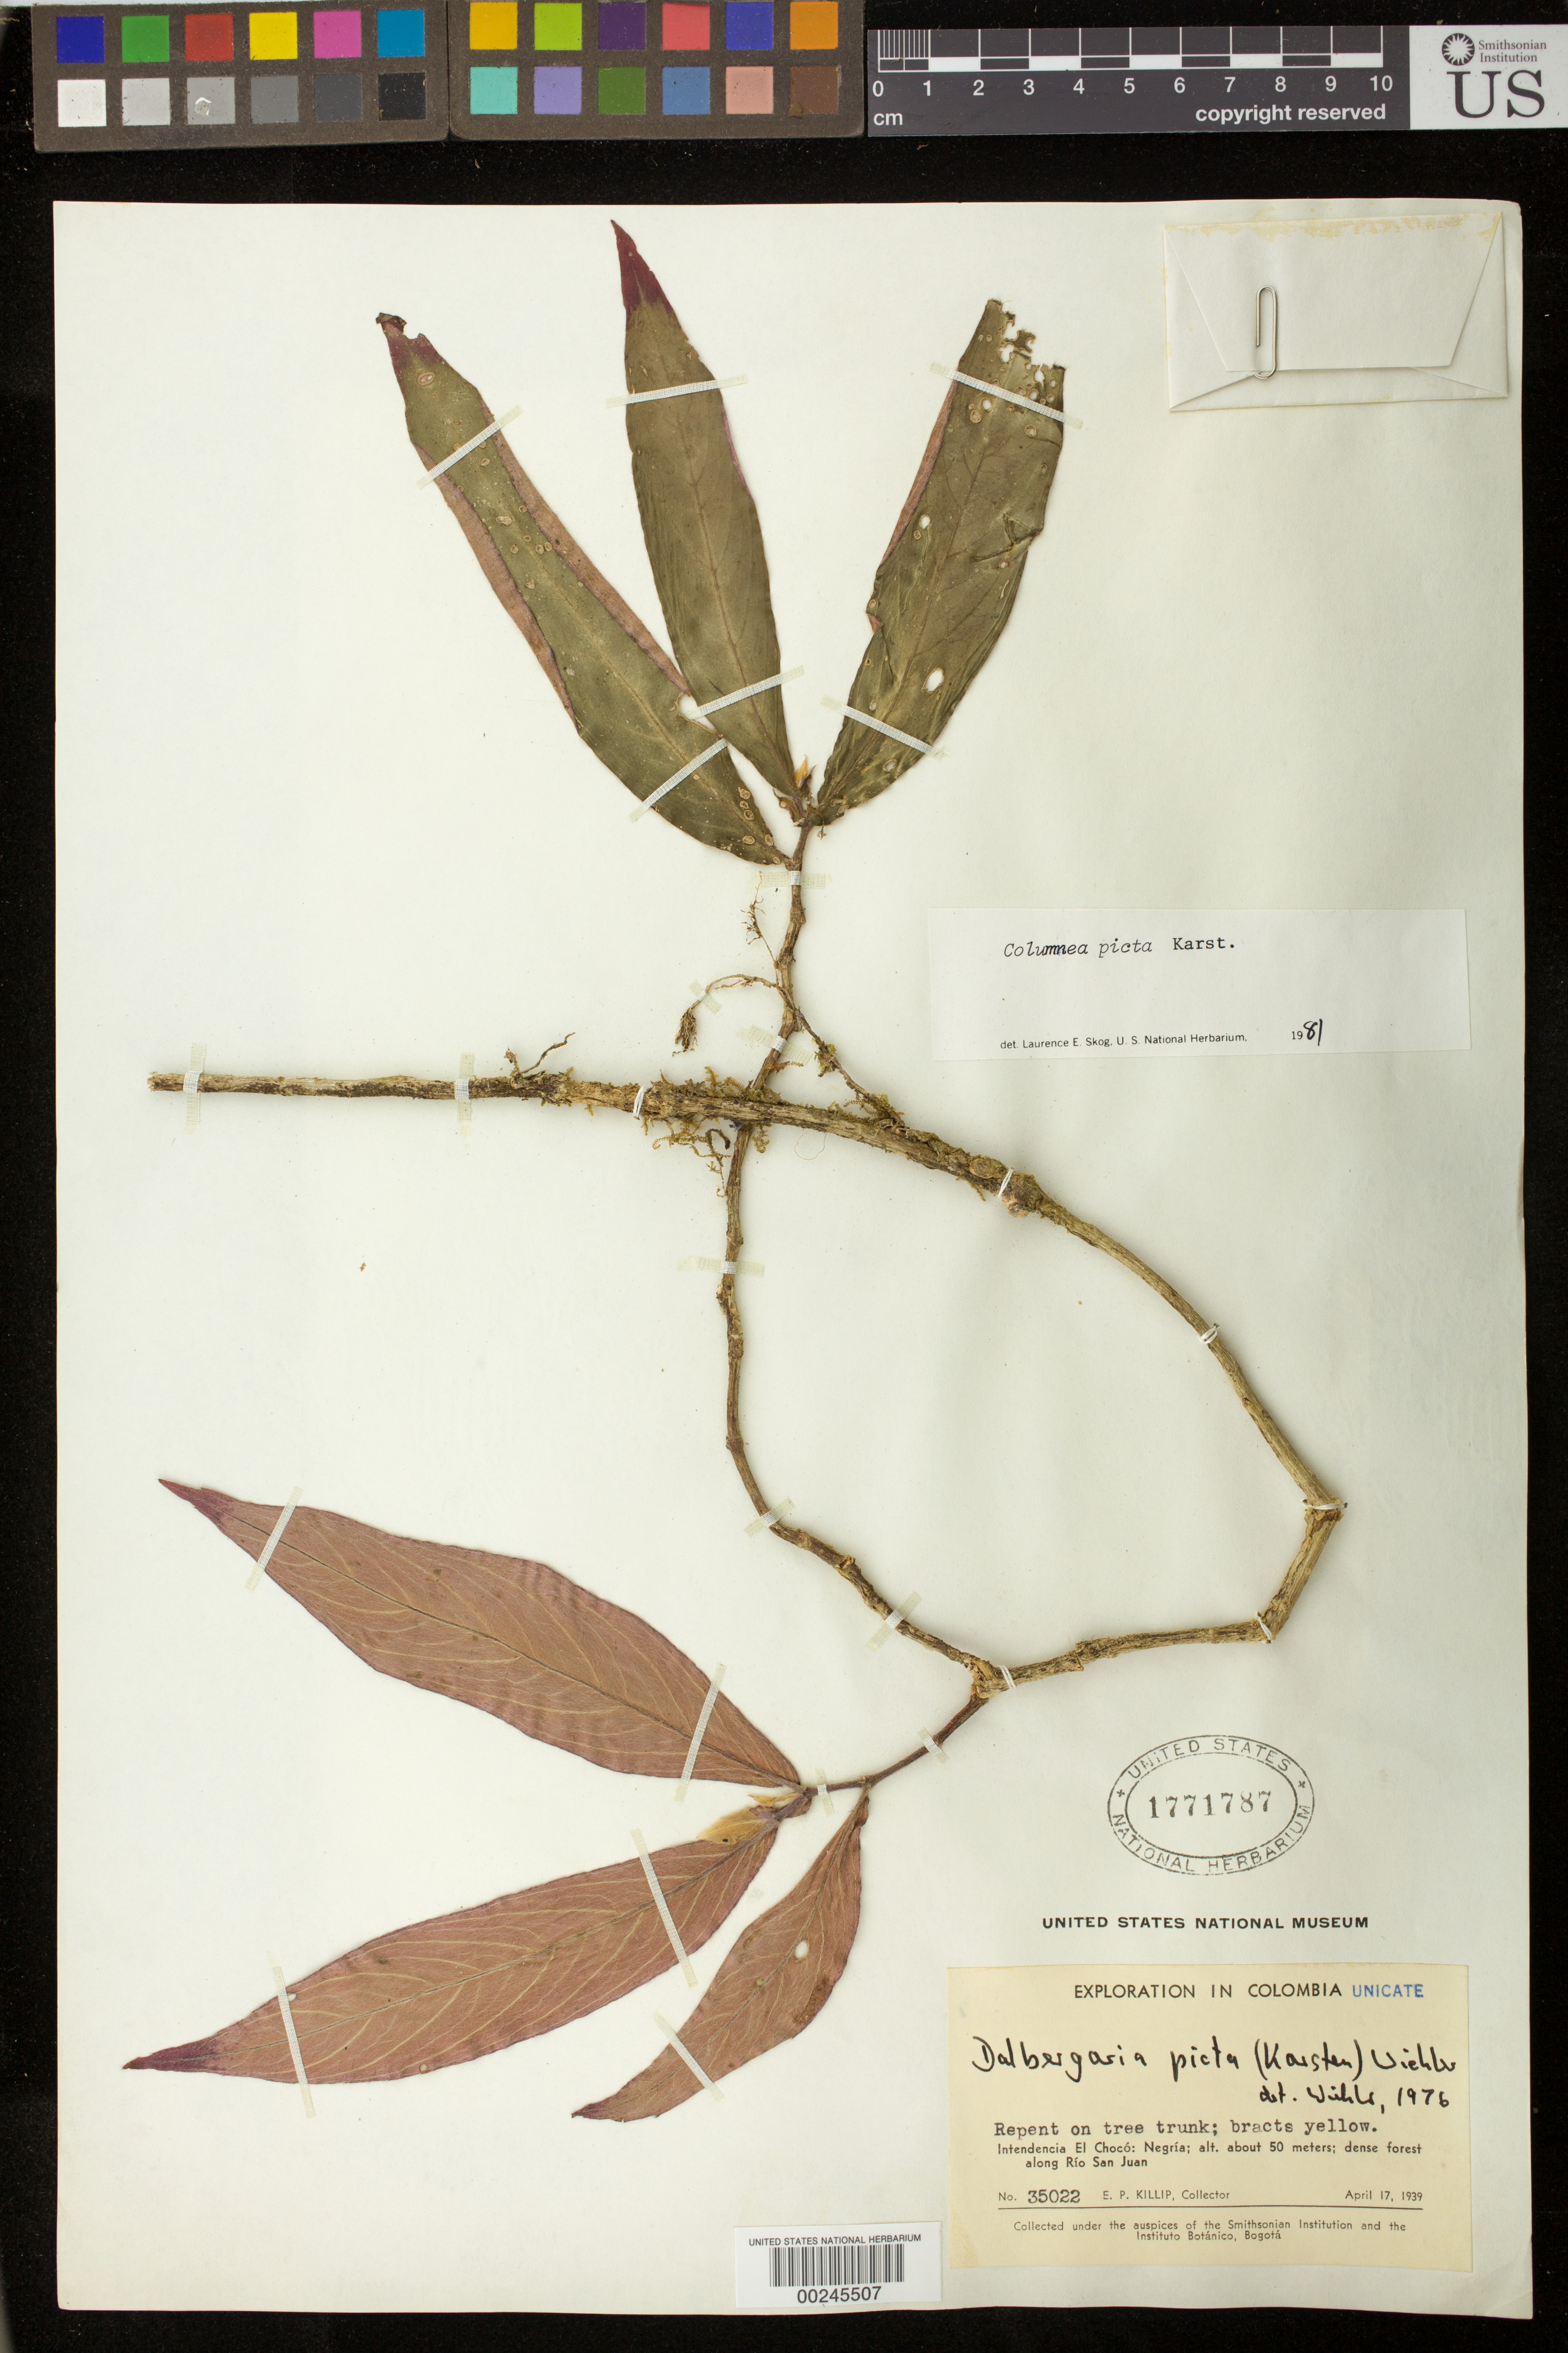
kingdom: Plantae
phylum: Tracheophyta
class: Magnoliopsida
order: Lamiales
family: Gesneriaceae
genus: Columnea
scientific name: Columnea karsteniana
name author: Singh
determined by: Skog, Laurence E.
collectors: E. P. Killip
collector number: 35022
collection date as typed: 17 Apr 1939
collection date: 1939-04-17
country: Colombia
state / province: Chocó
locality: Negria, along Rio San Juan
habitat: Dense forest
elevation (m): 50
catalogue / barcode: US 1771787